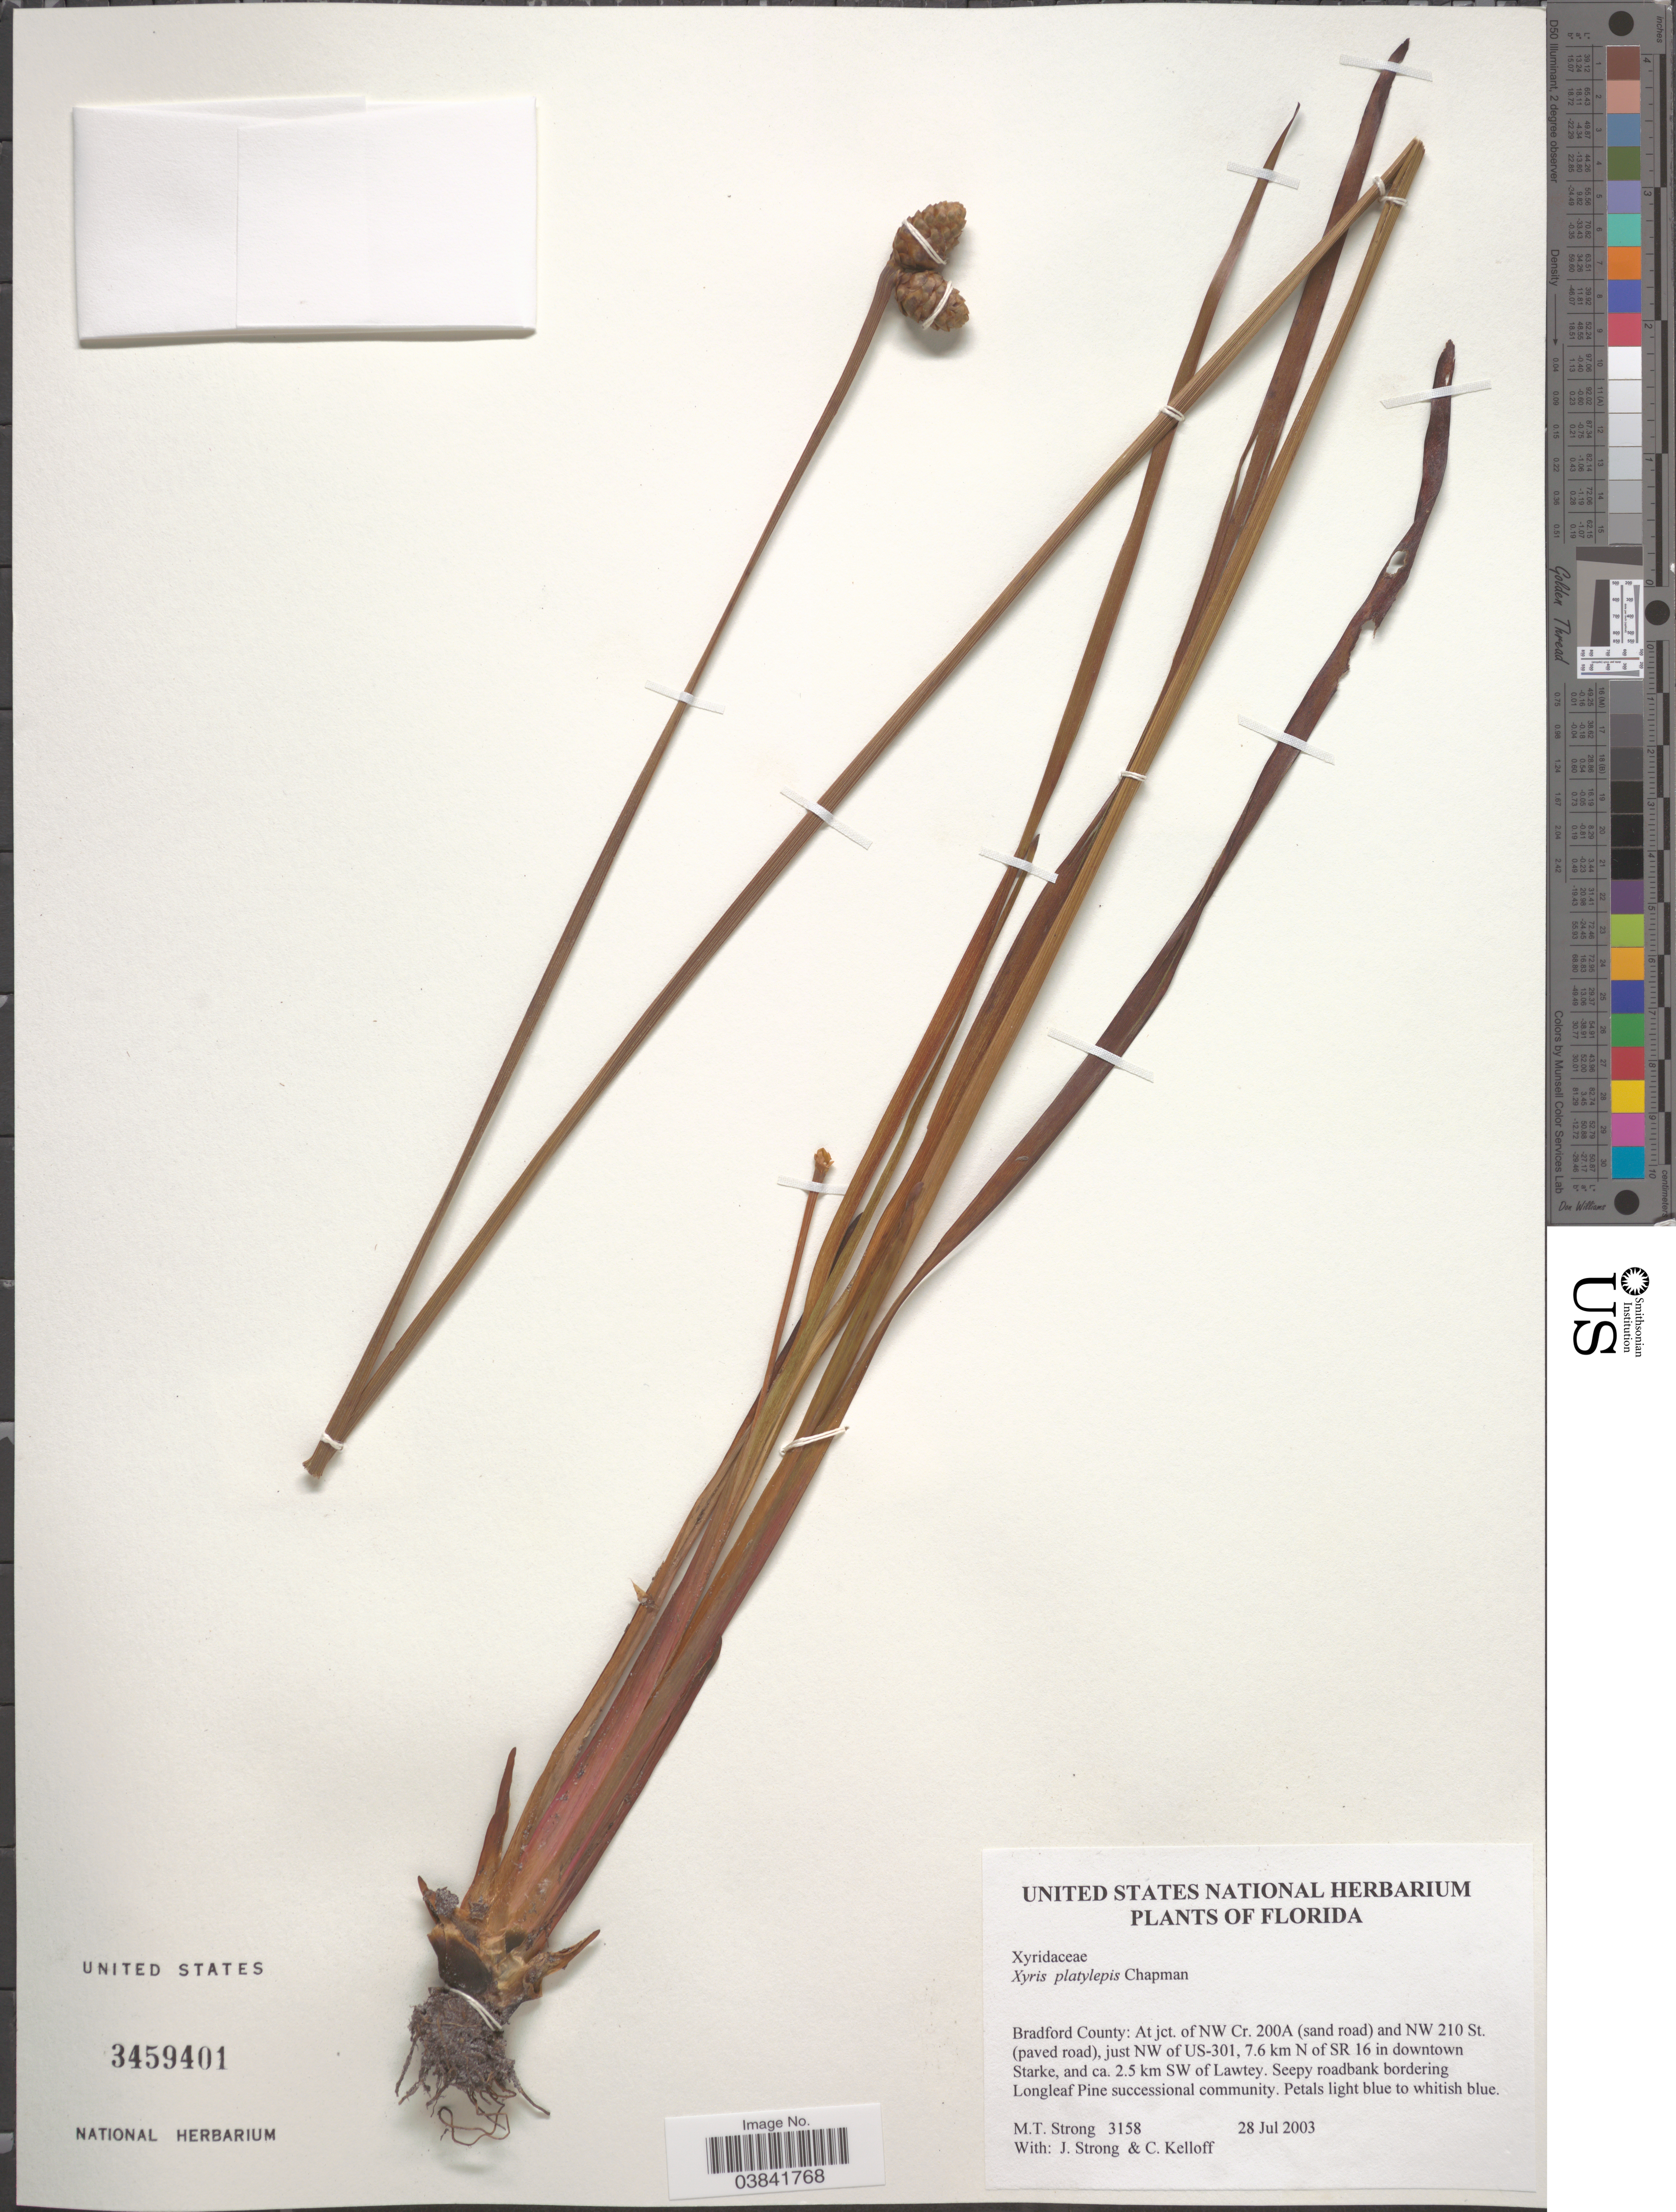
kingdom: Plantae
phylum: Tracheophyta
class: Liliopsida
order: Poales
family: Xyridaceae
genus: Xyris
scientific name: Xyris platylepis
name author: Chapm.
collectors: M. T. Strong, J. Strong & C. L. Kelloff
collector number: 3158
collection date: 2003-07-28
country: United States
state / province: Florida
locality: Bradford County: At Jct. NW Cr. 200A (sand road) and NW 210 St. (paved road), just NW of US-301, 7.6 km N of SR 16 in downtown Starke, and ca. 2.5 km SW of Lawtey. Seepy roadbank bordering Longleaf Pine successional community.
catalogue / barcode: US 3459401